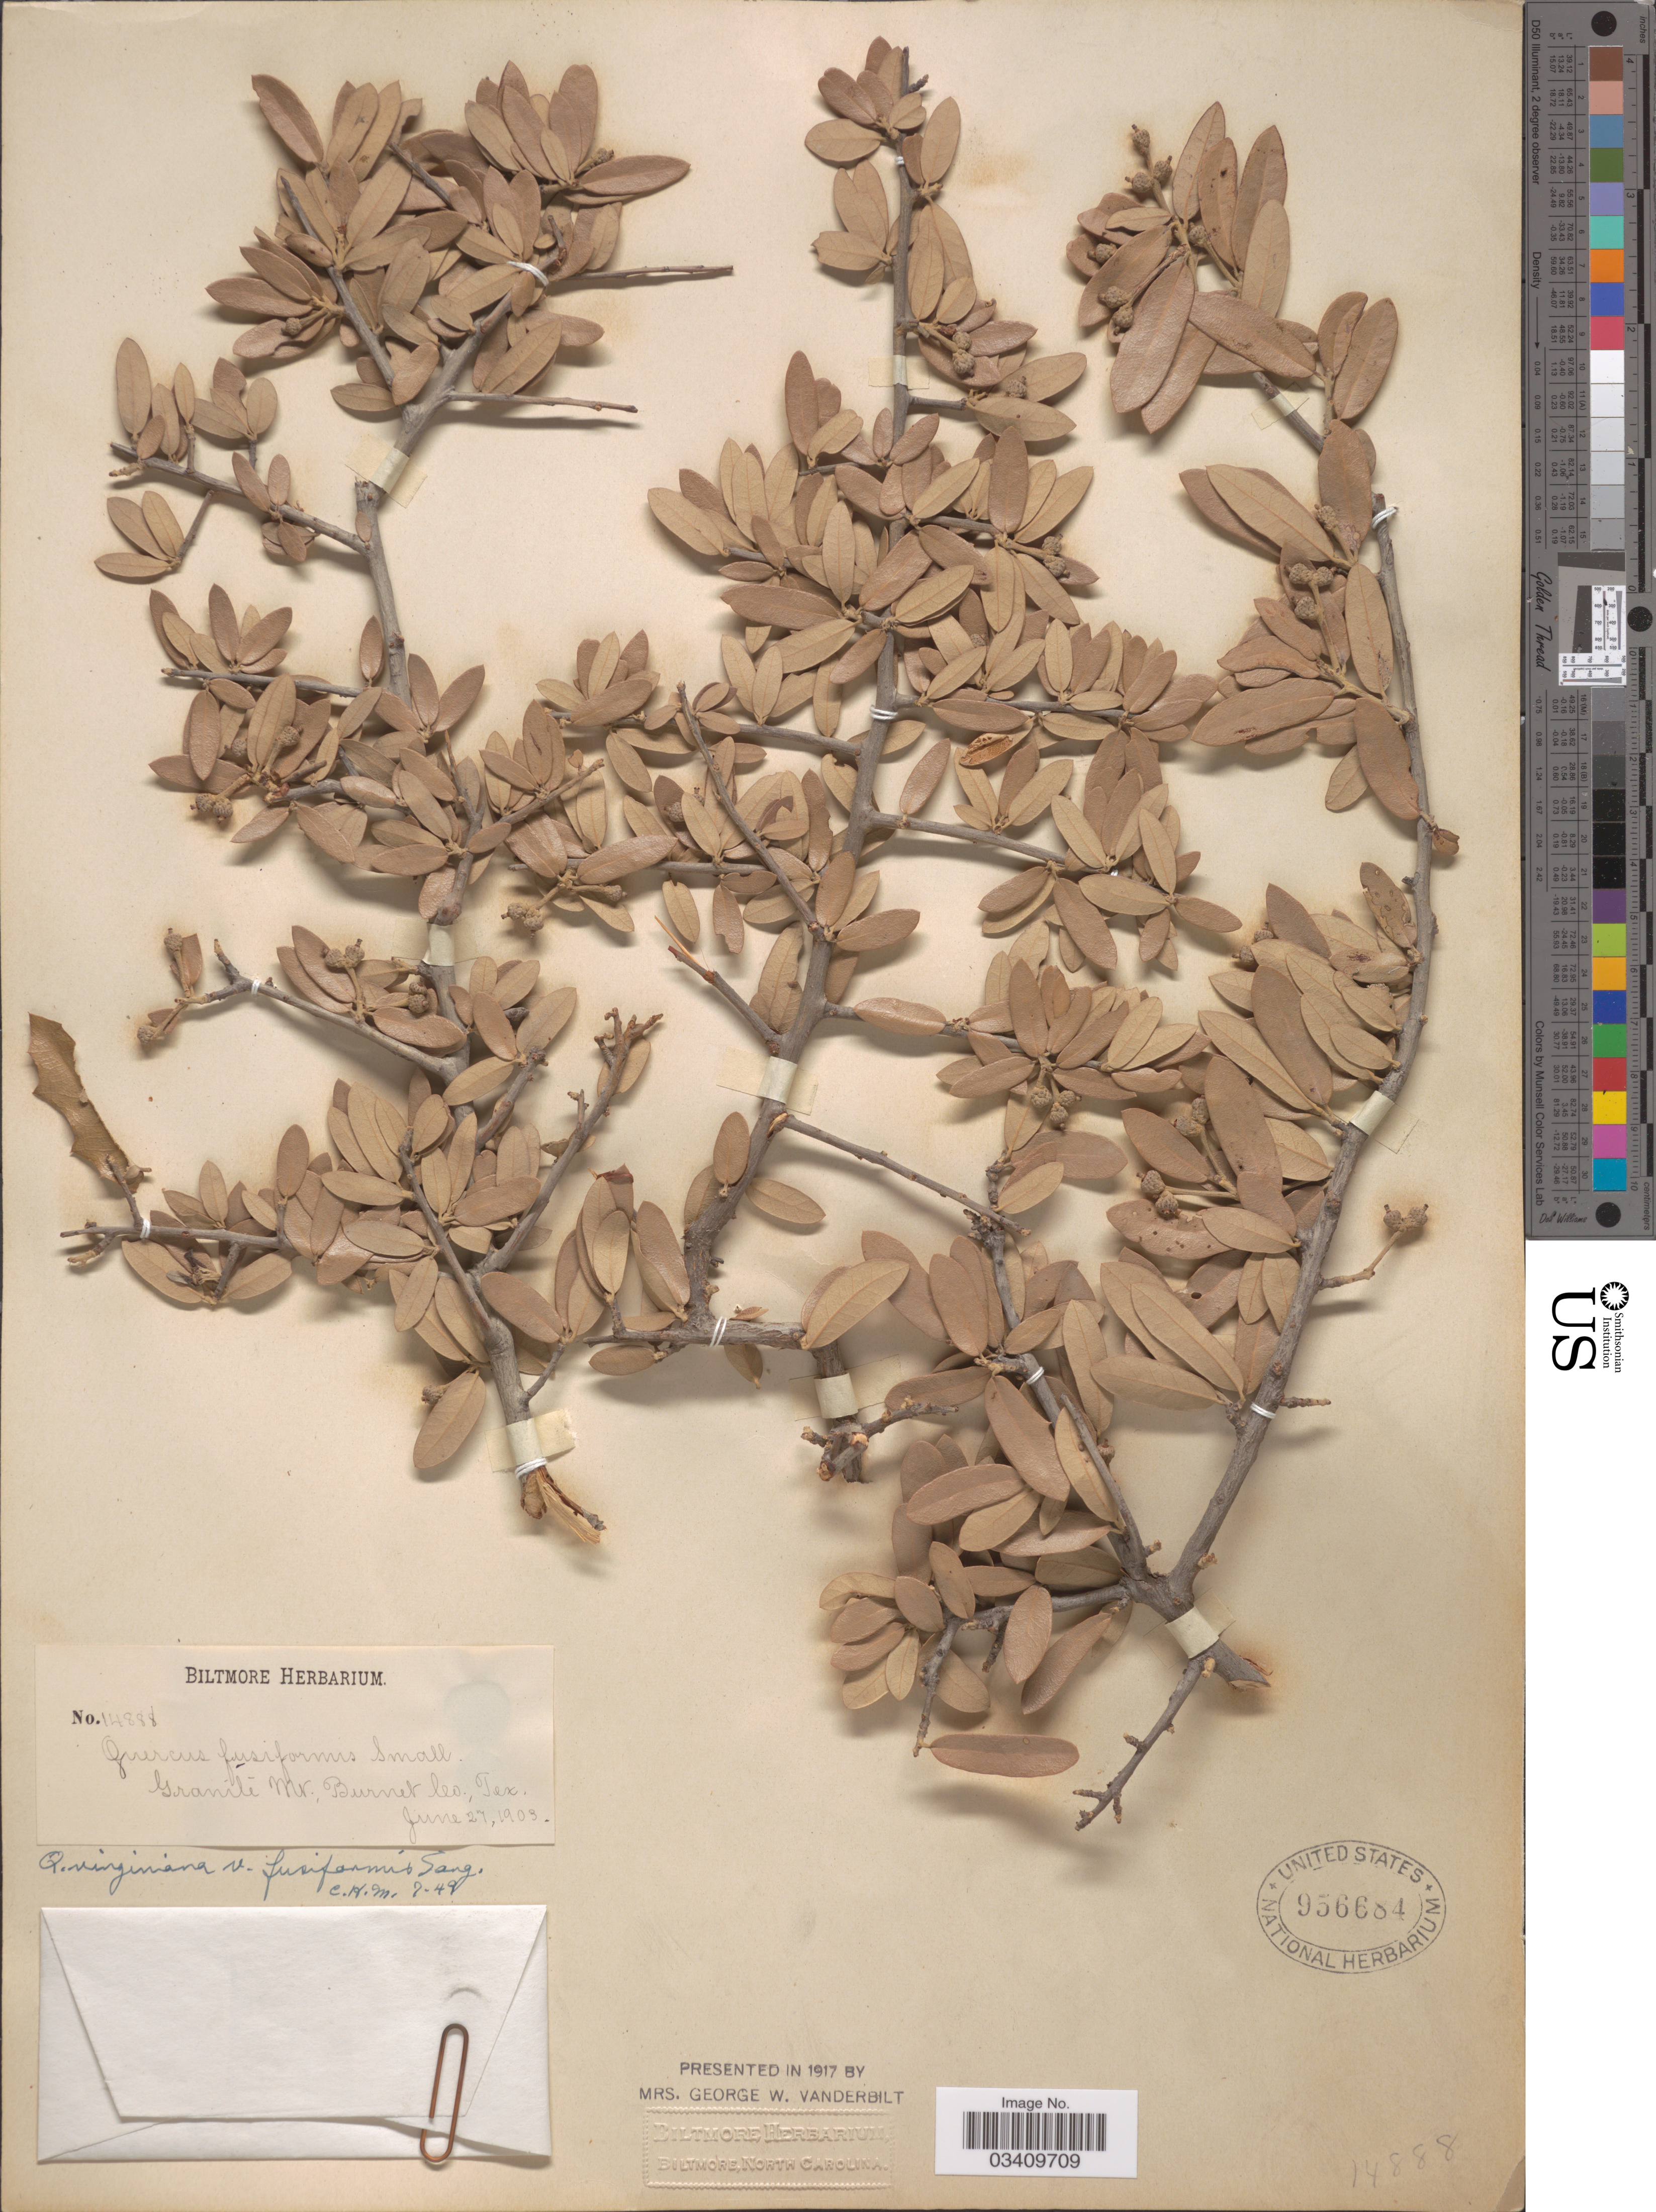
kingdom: Plantae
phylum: Tracheophyta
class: Magnoliopsida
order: Fagales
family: Fagaceae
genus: Quercus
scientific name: Quercus virginiana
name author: Mill.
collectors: ex herb. Biltmore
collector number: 14888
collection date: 1903-06-27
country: United States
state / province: Texas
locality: Granite Mt., Burnet Co.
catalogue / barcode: US 956684